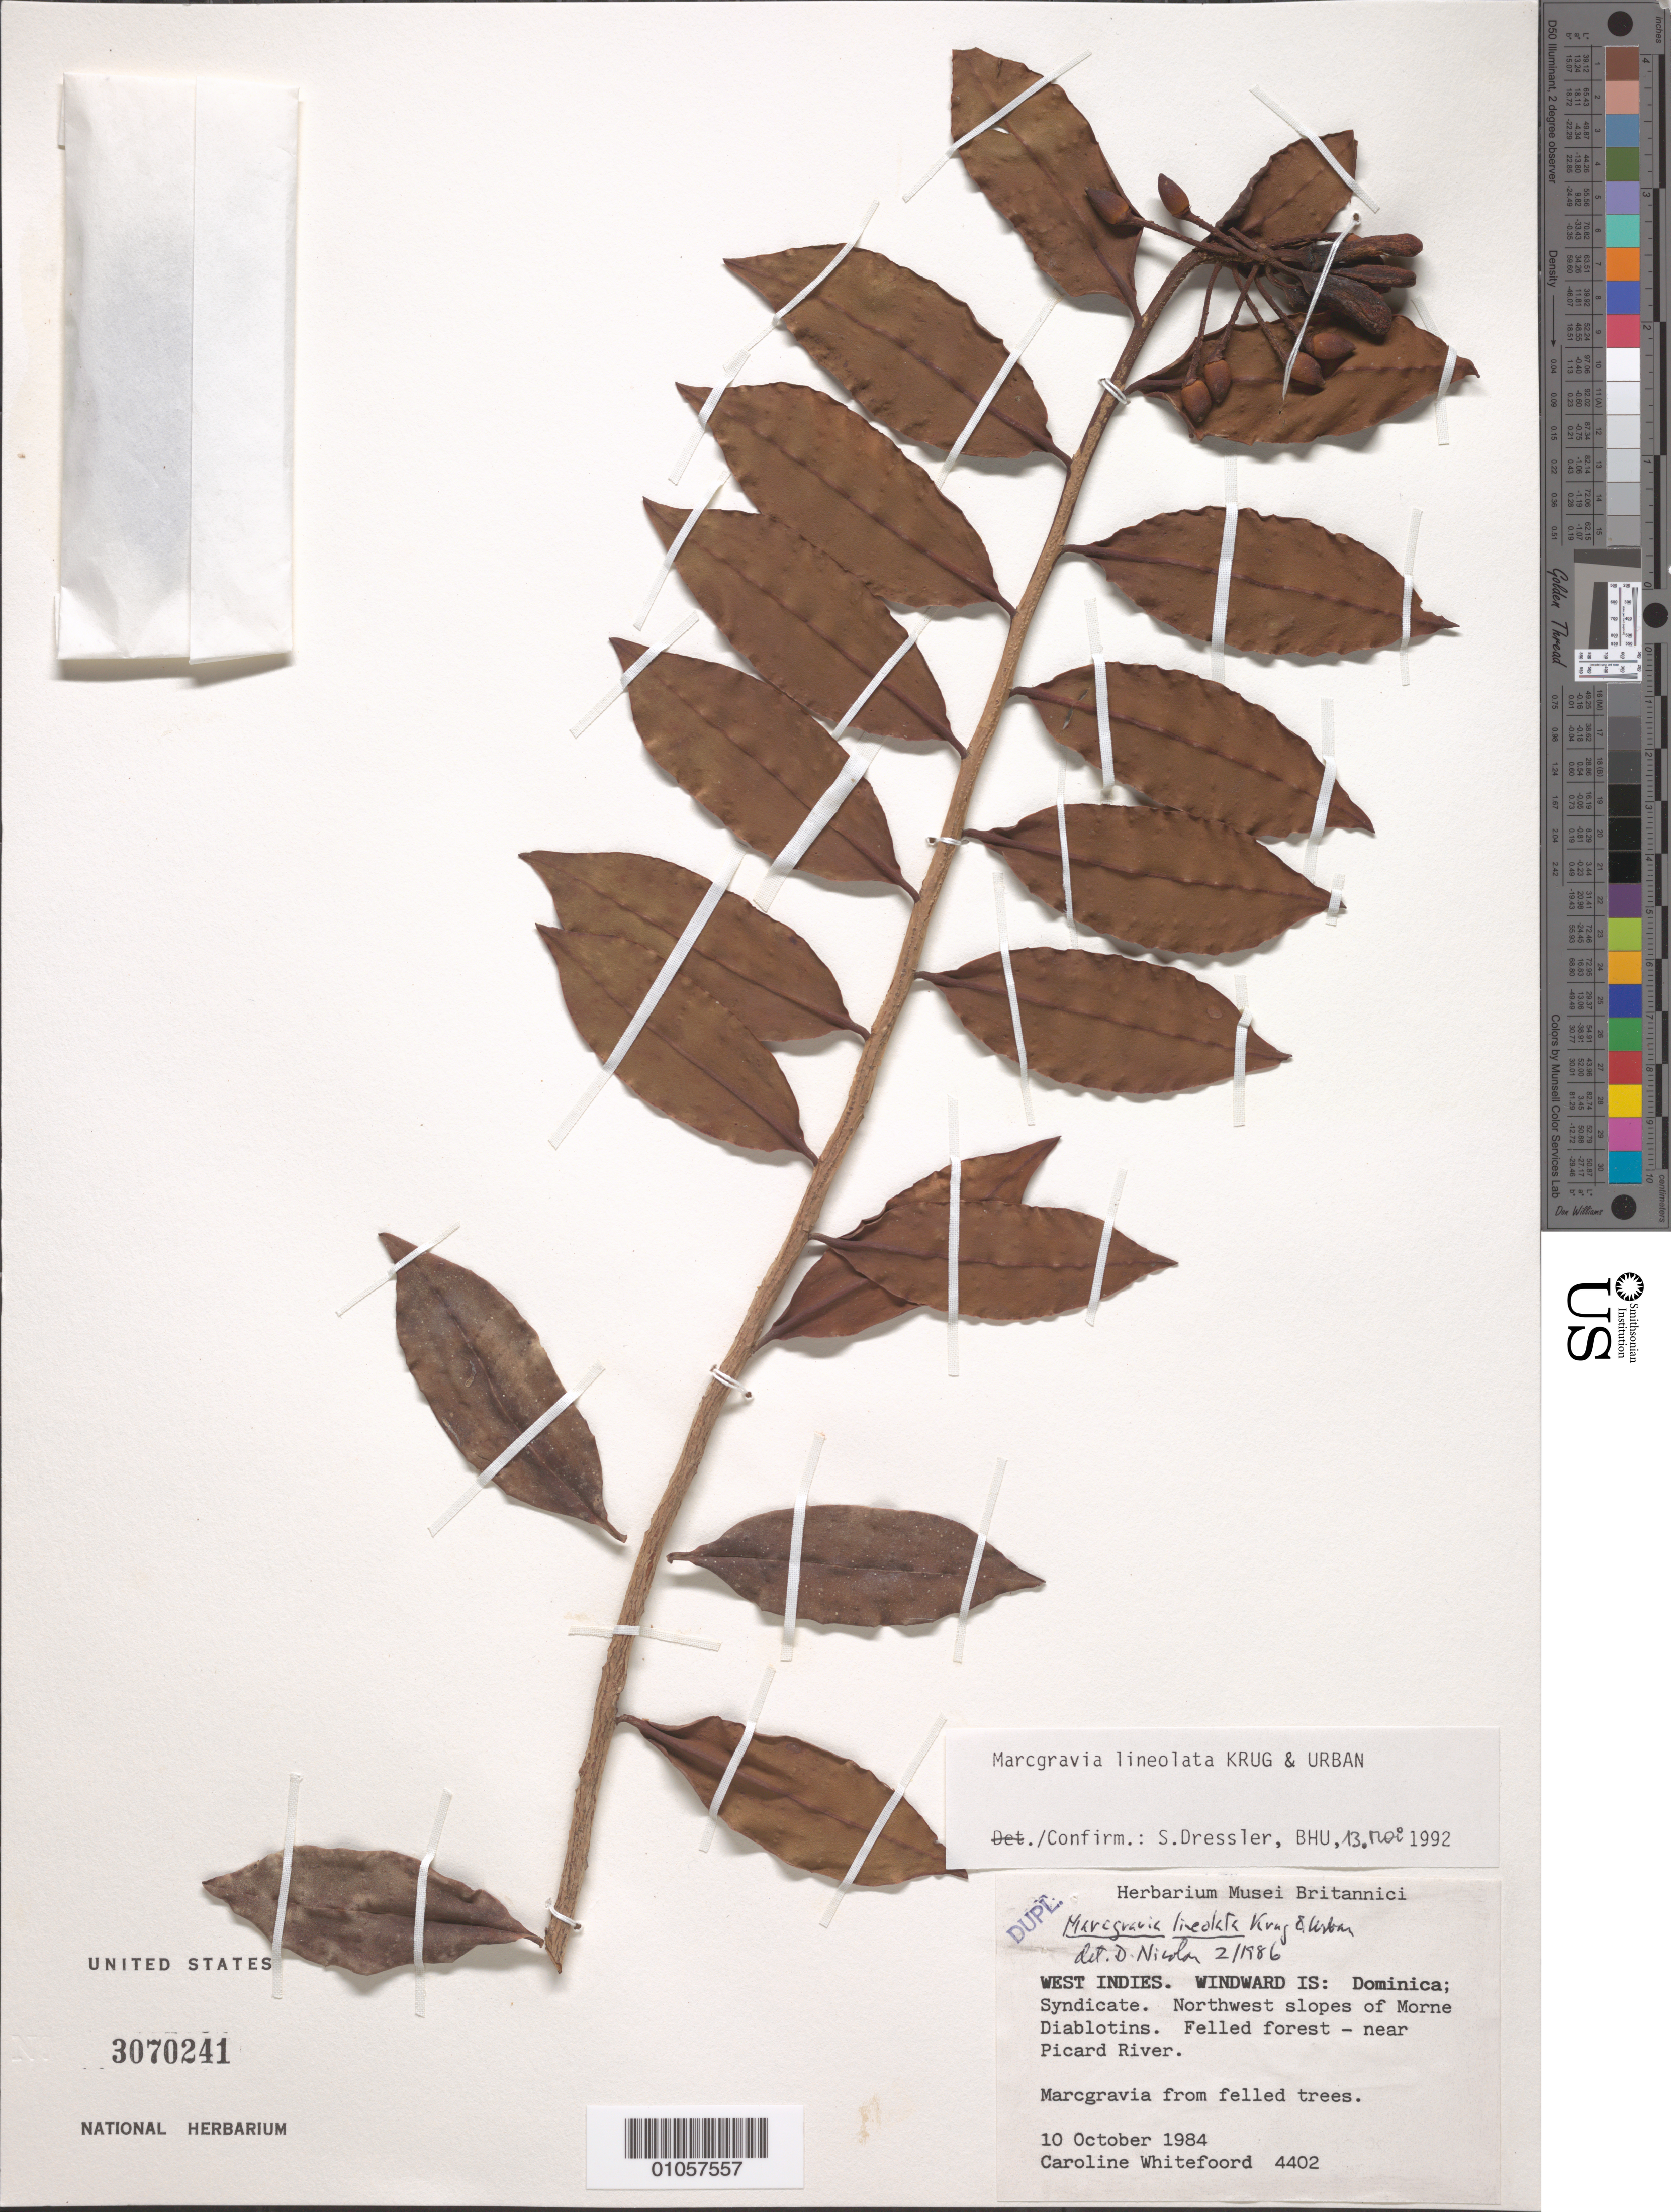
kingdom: Plantae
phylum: Tracheophyta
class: Magnoliopsida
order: Ericales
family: Marcgraviaceae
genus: Marcgravia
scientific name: Marcgravia lineolata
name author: Krug & Urb.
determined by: Dressler, S., (FR), Forschungsinstitut Und Naturmuseum Senckenberg (GERMANY)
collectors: C. Whitefoord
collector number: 4402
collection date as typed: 10 Oct 1984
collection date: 1984-10-10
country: Dominica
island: Dominica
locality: Syndicate Estate, NW slopes of Morne Diablotins; near Picard River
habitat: Felled forest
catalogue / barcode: US 3070241